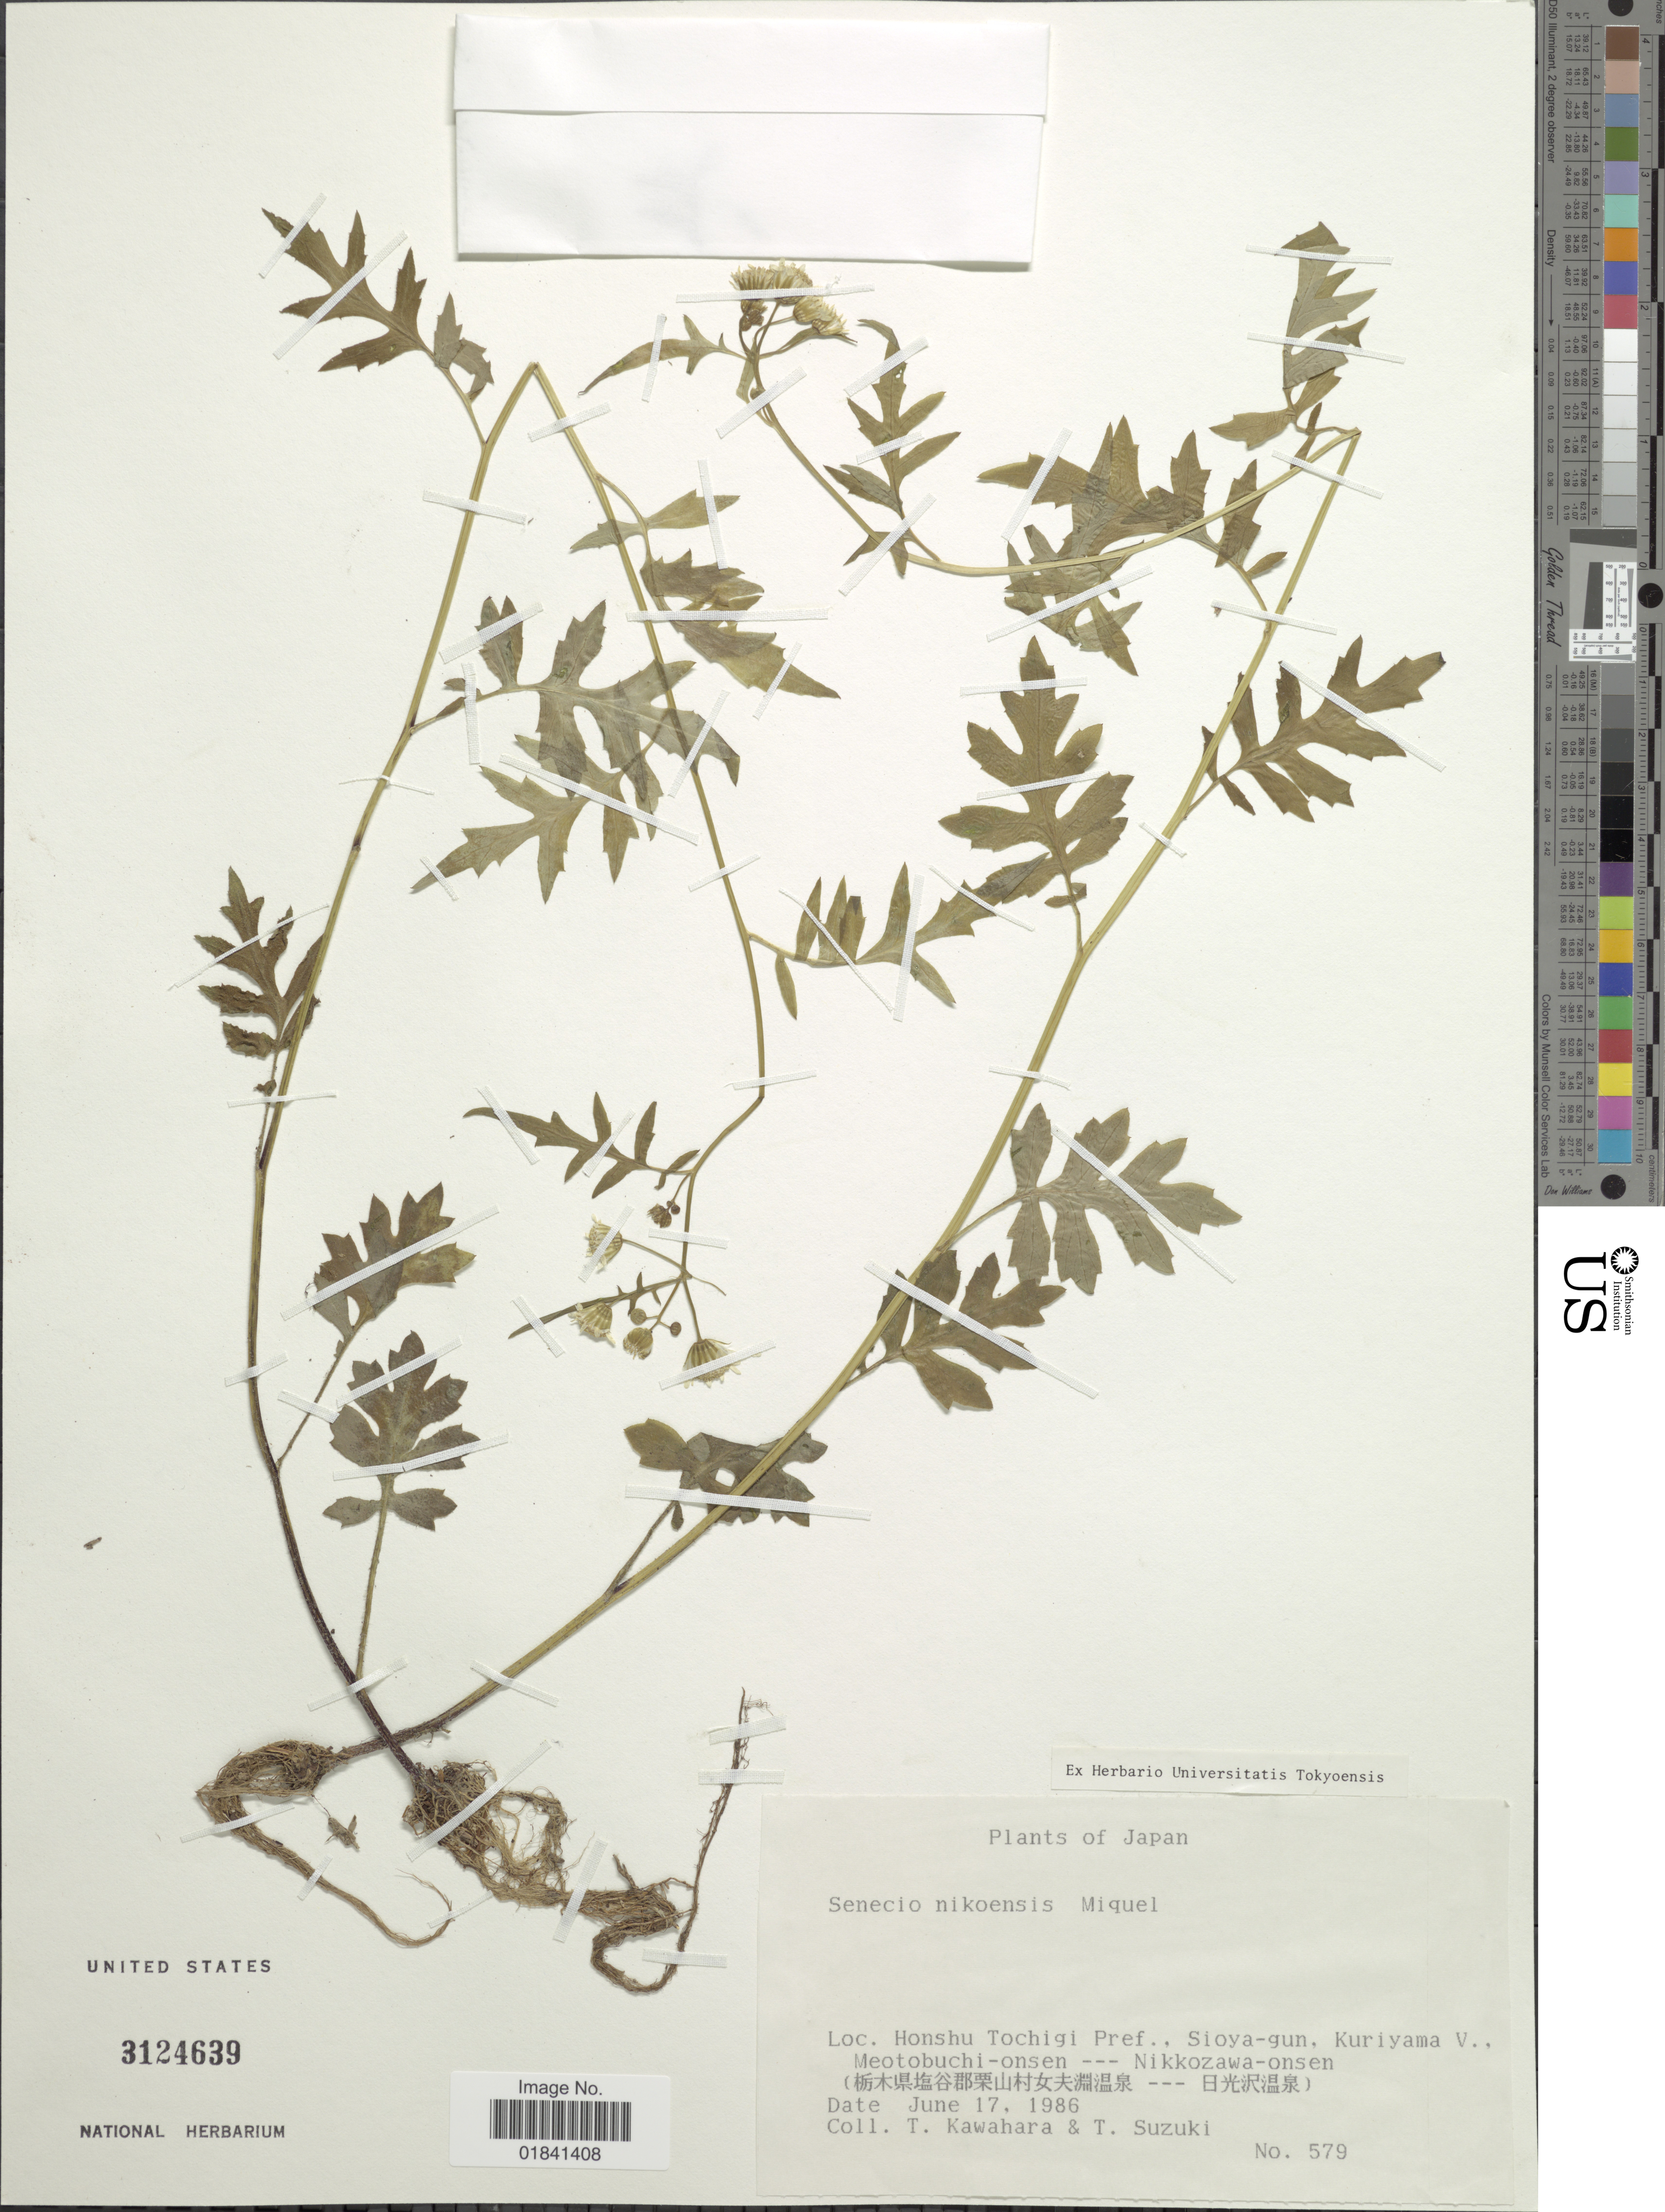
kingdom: Plantae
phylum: Tracheophyta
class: Magnoliopsida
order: Asterales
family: Asteraceae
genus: Senecio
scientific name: Senecio nikoensis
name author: Miq.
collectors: T. Kawahara & T. Suzuki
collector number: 579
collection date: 1986-06-17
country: Japan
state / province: Totigi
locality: Honshu Tochigi Pref., Sioya-gun, Kuriyama V., Meotobuchi-onsen-- Nikkozawa-onsen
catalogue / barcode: US 3124639